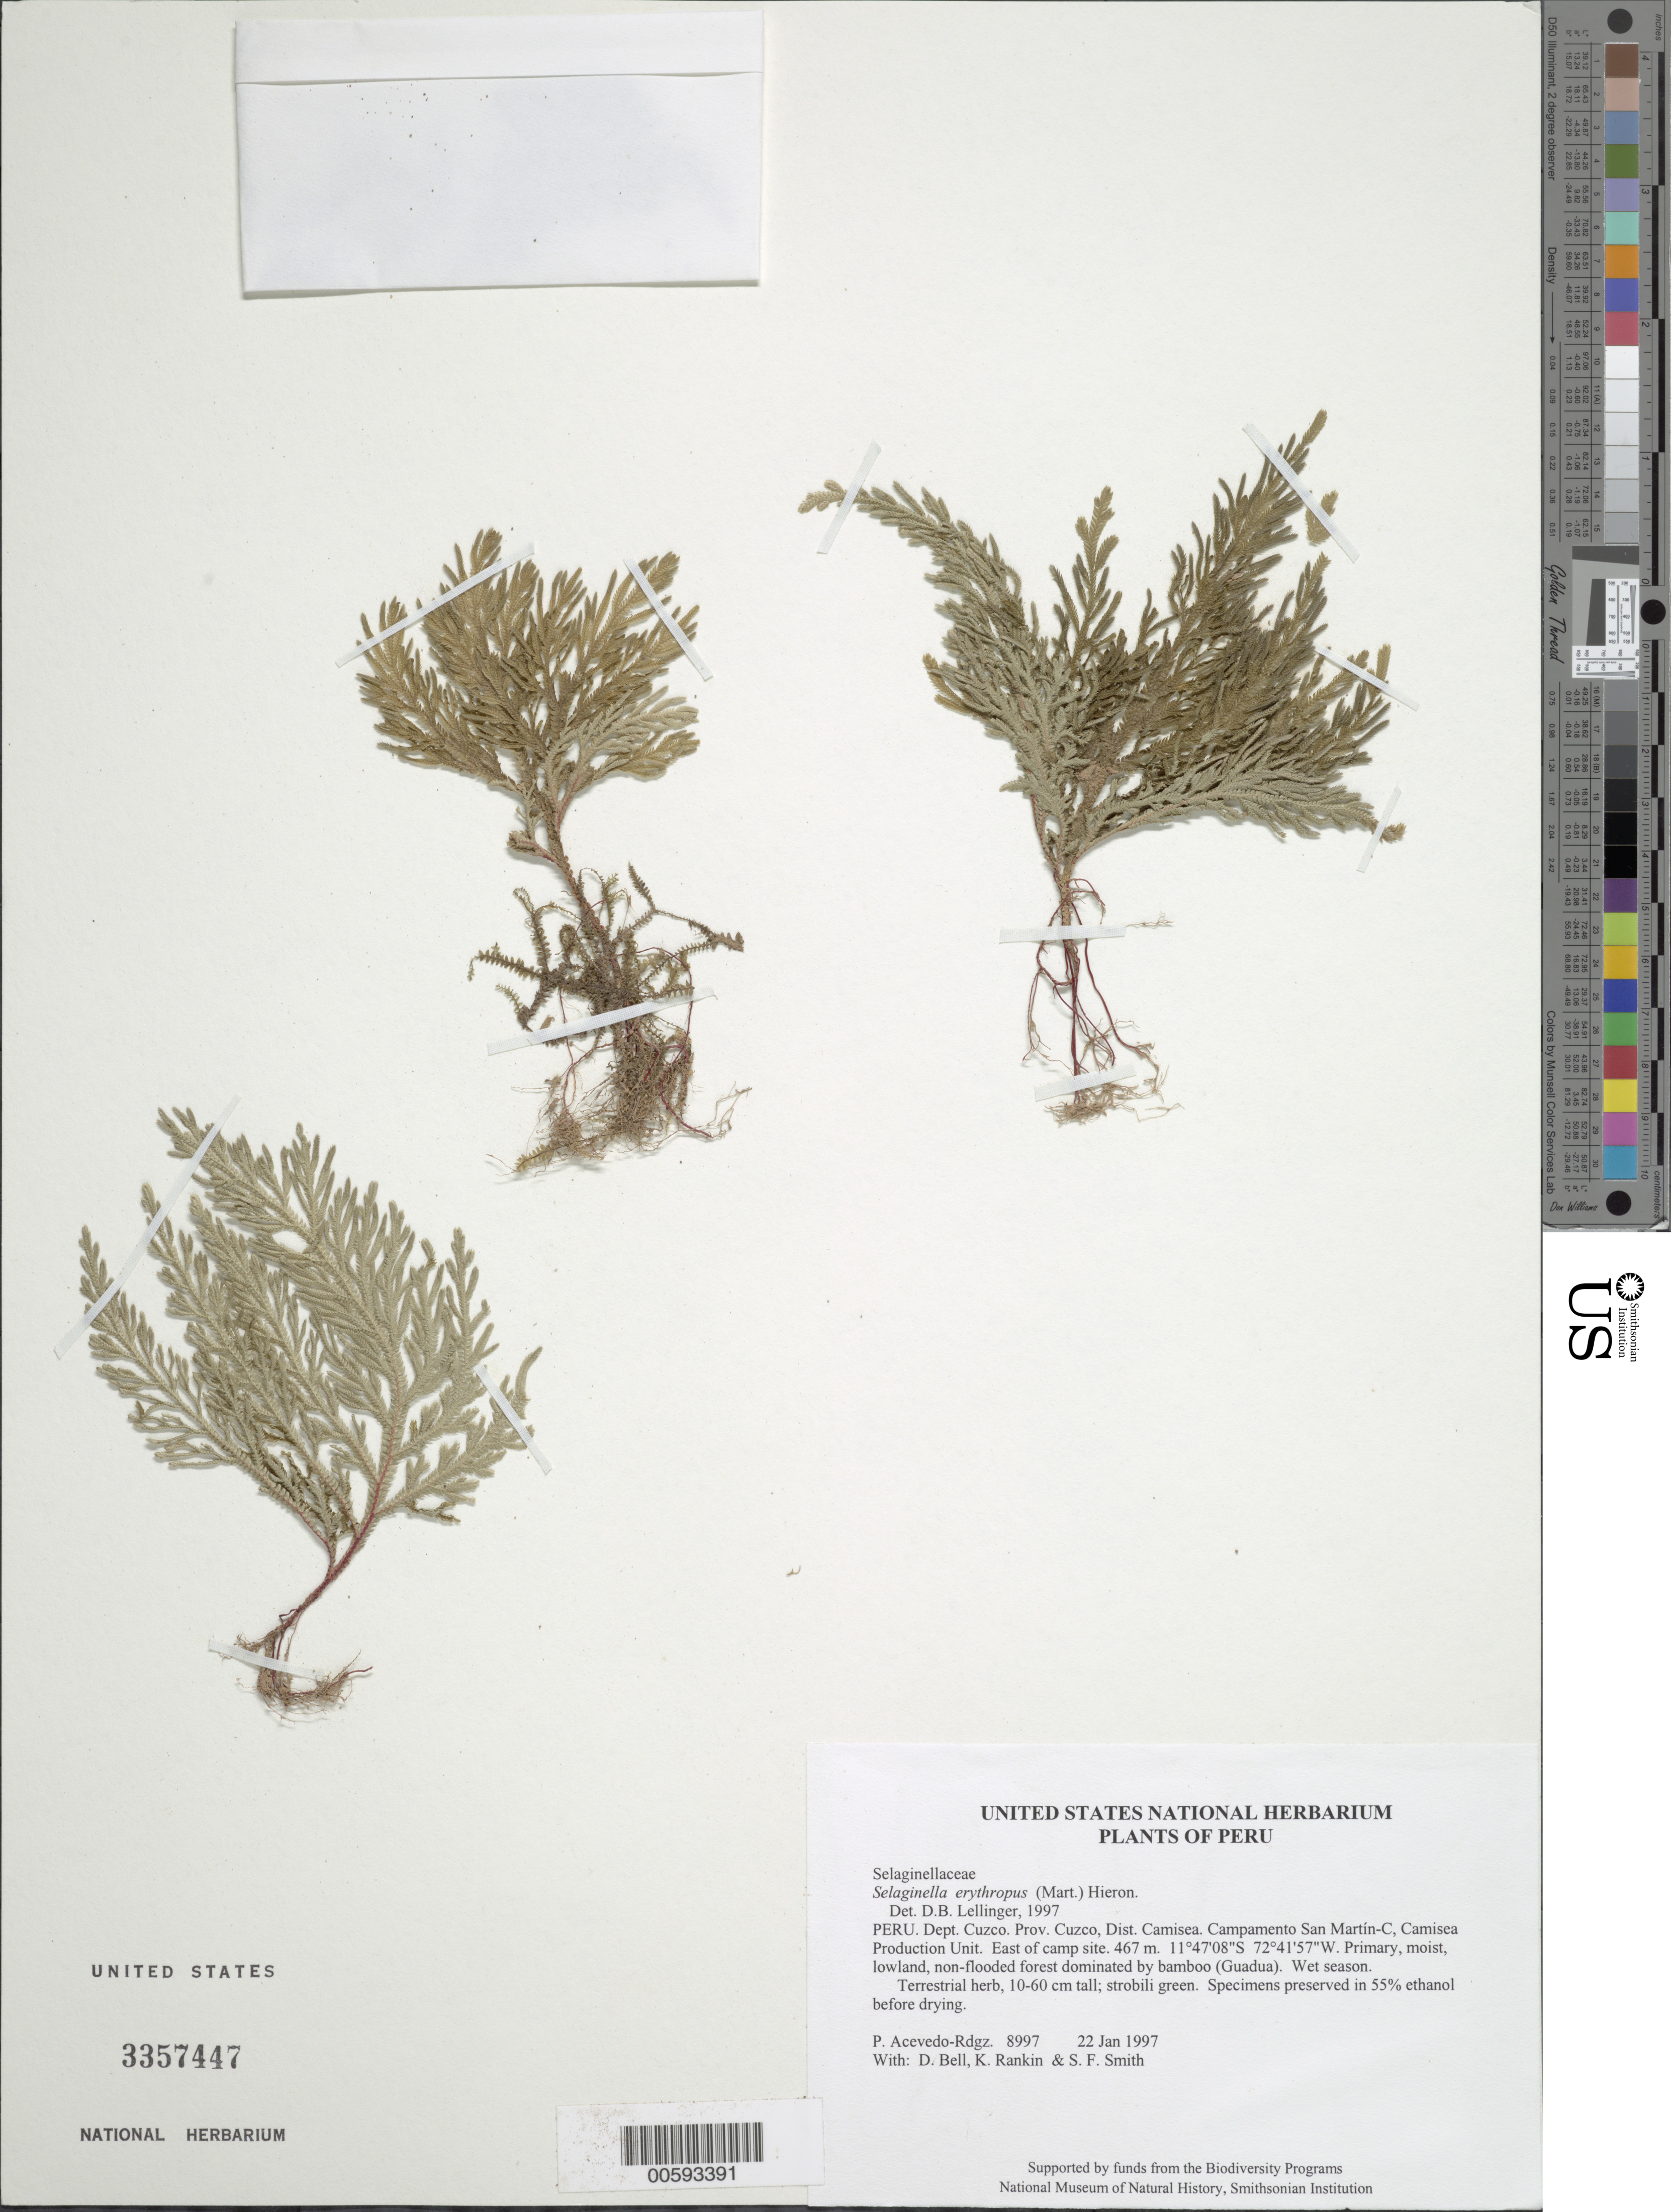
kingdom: Plantae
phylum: Tracheophyta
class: Lycopodiopsida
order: Selaginellales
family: Selaginellaceae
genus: Selaginella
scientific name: Selaginella erythropus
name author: (Mart.) Hieron.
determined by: Lellinger, David B., (BOT), Smithsonian Institution - National Museum of Natural History (UNITED STATES)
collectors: P. Acevedo-Rodr., D. A. Bell, K. B. Rankin & S.F. Smith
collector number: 8997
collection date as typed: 22 Jan 1997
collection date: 1997-01-22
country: Peru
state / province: Cusco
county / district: Cusco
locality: Districto Camisea, Campamento San Martín-C, Camisea Production Unit. East of camp site.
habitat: Primary, moist, lowland, non-flooded forest dominated by bamboo (Guadua). Wet season.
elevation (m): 467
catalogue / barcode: US 3357447